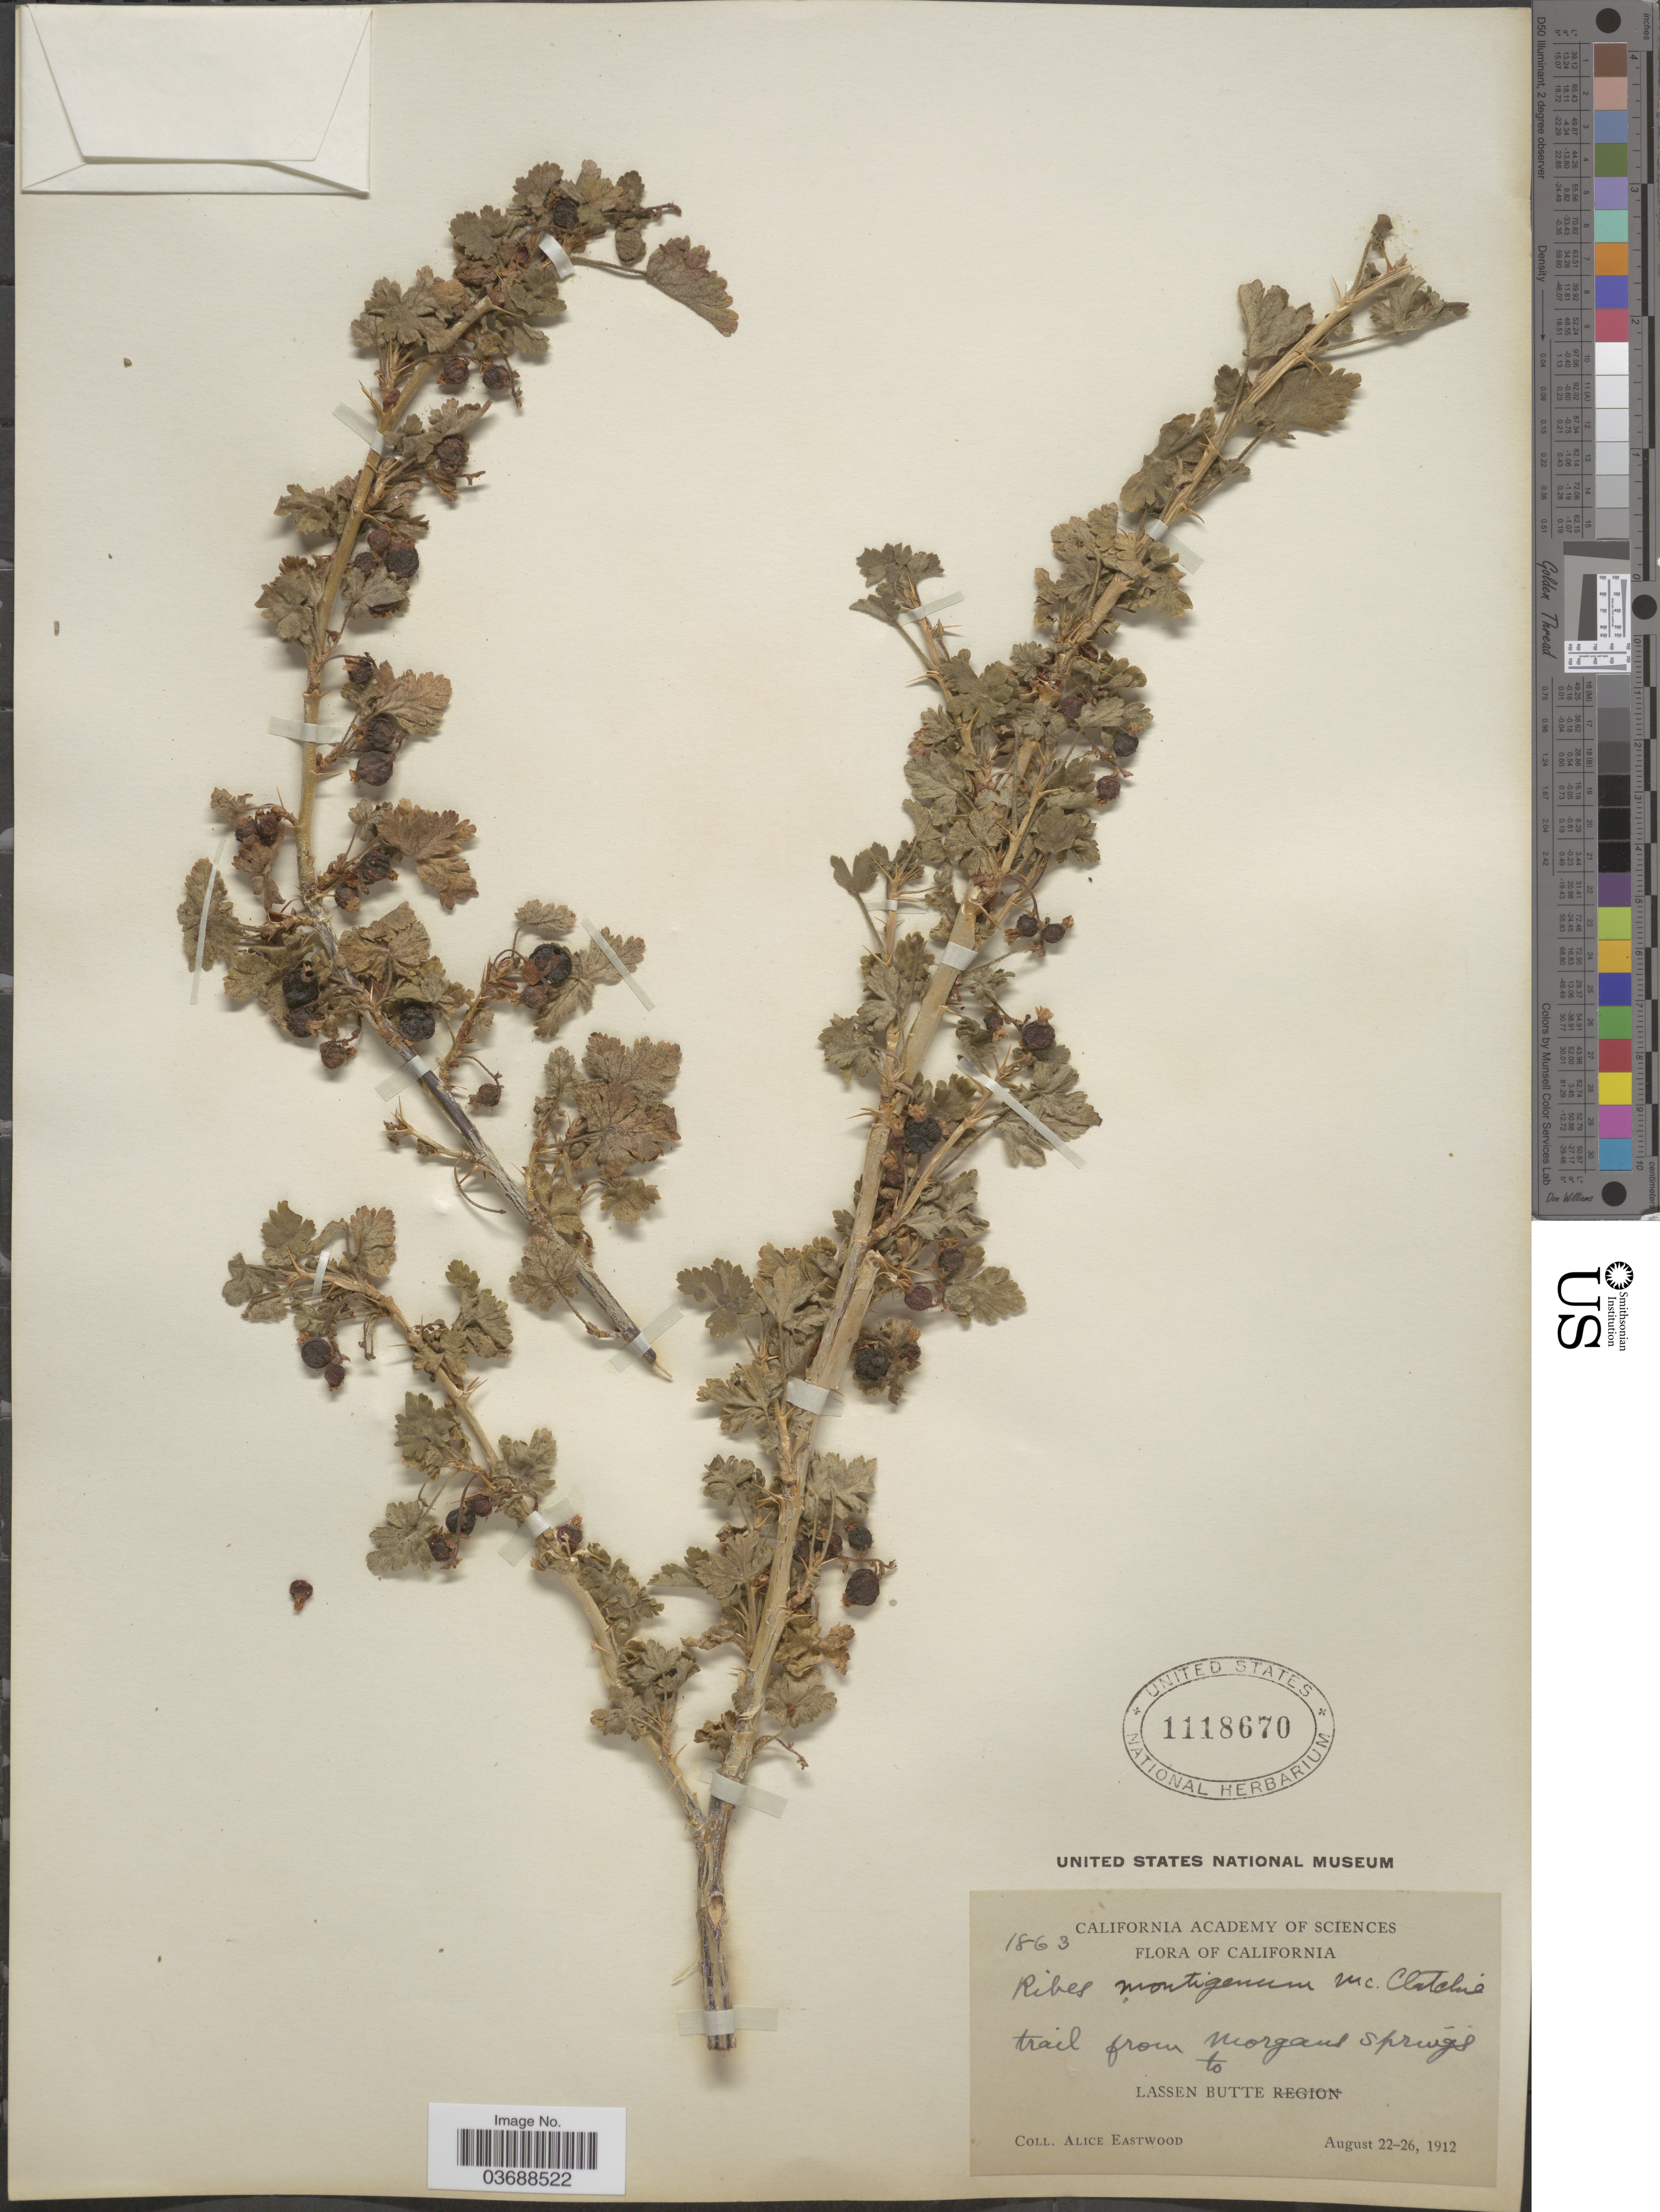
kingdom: Plantae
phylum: Tracheophyta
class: Magnoliopsida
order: Saxifragales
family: Grossulariaceae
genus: Ribes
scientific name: Ribes montigenum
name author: McClatchie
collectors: A. Eastwood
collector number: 1863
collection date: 1912-08-22/1912-08-26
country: United States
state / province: California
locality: Trail from Morgans Springs to Lassen Butte.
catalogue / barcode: US 1118670